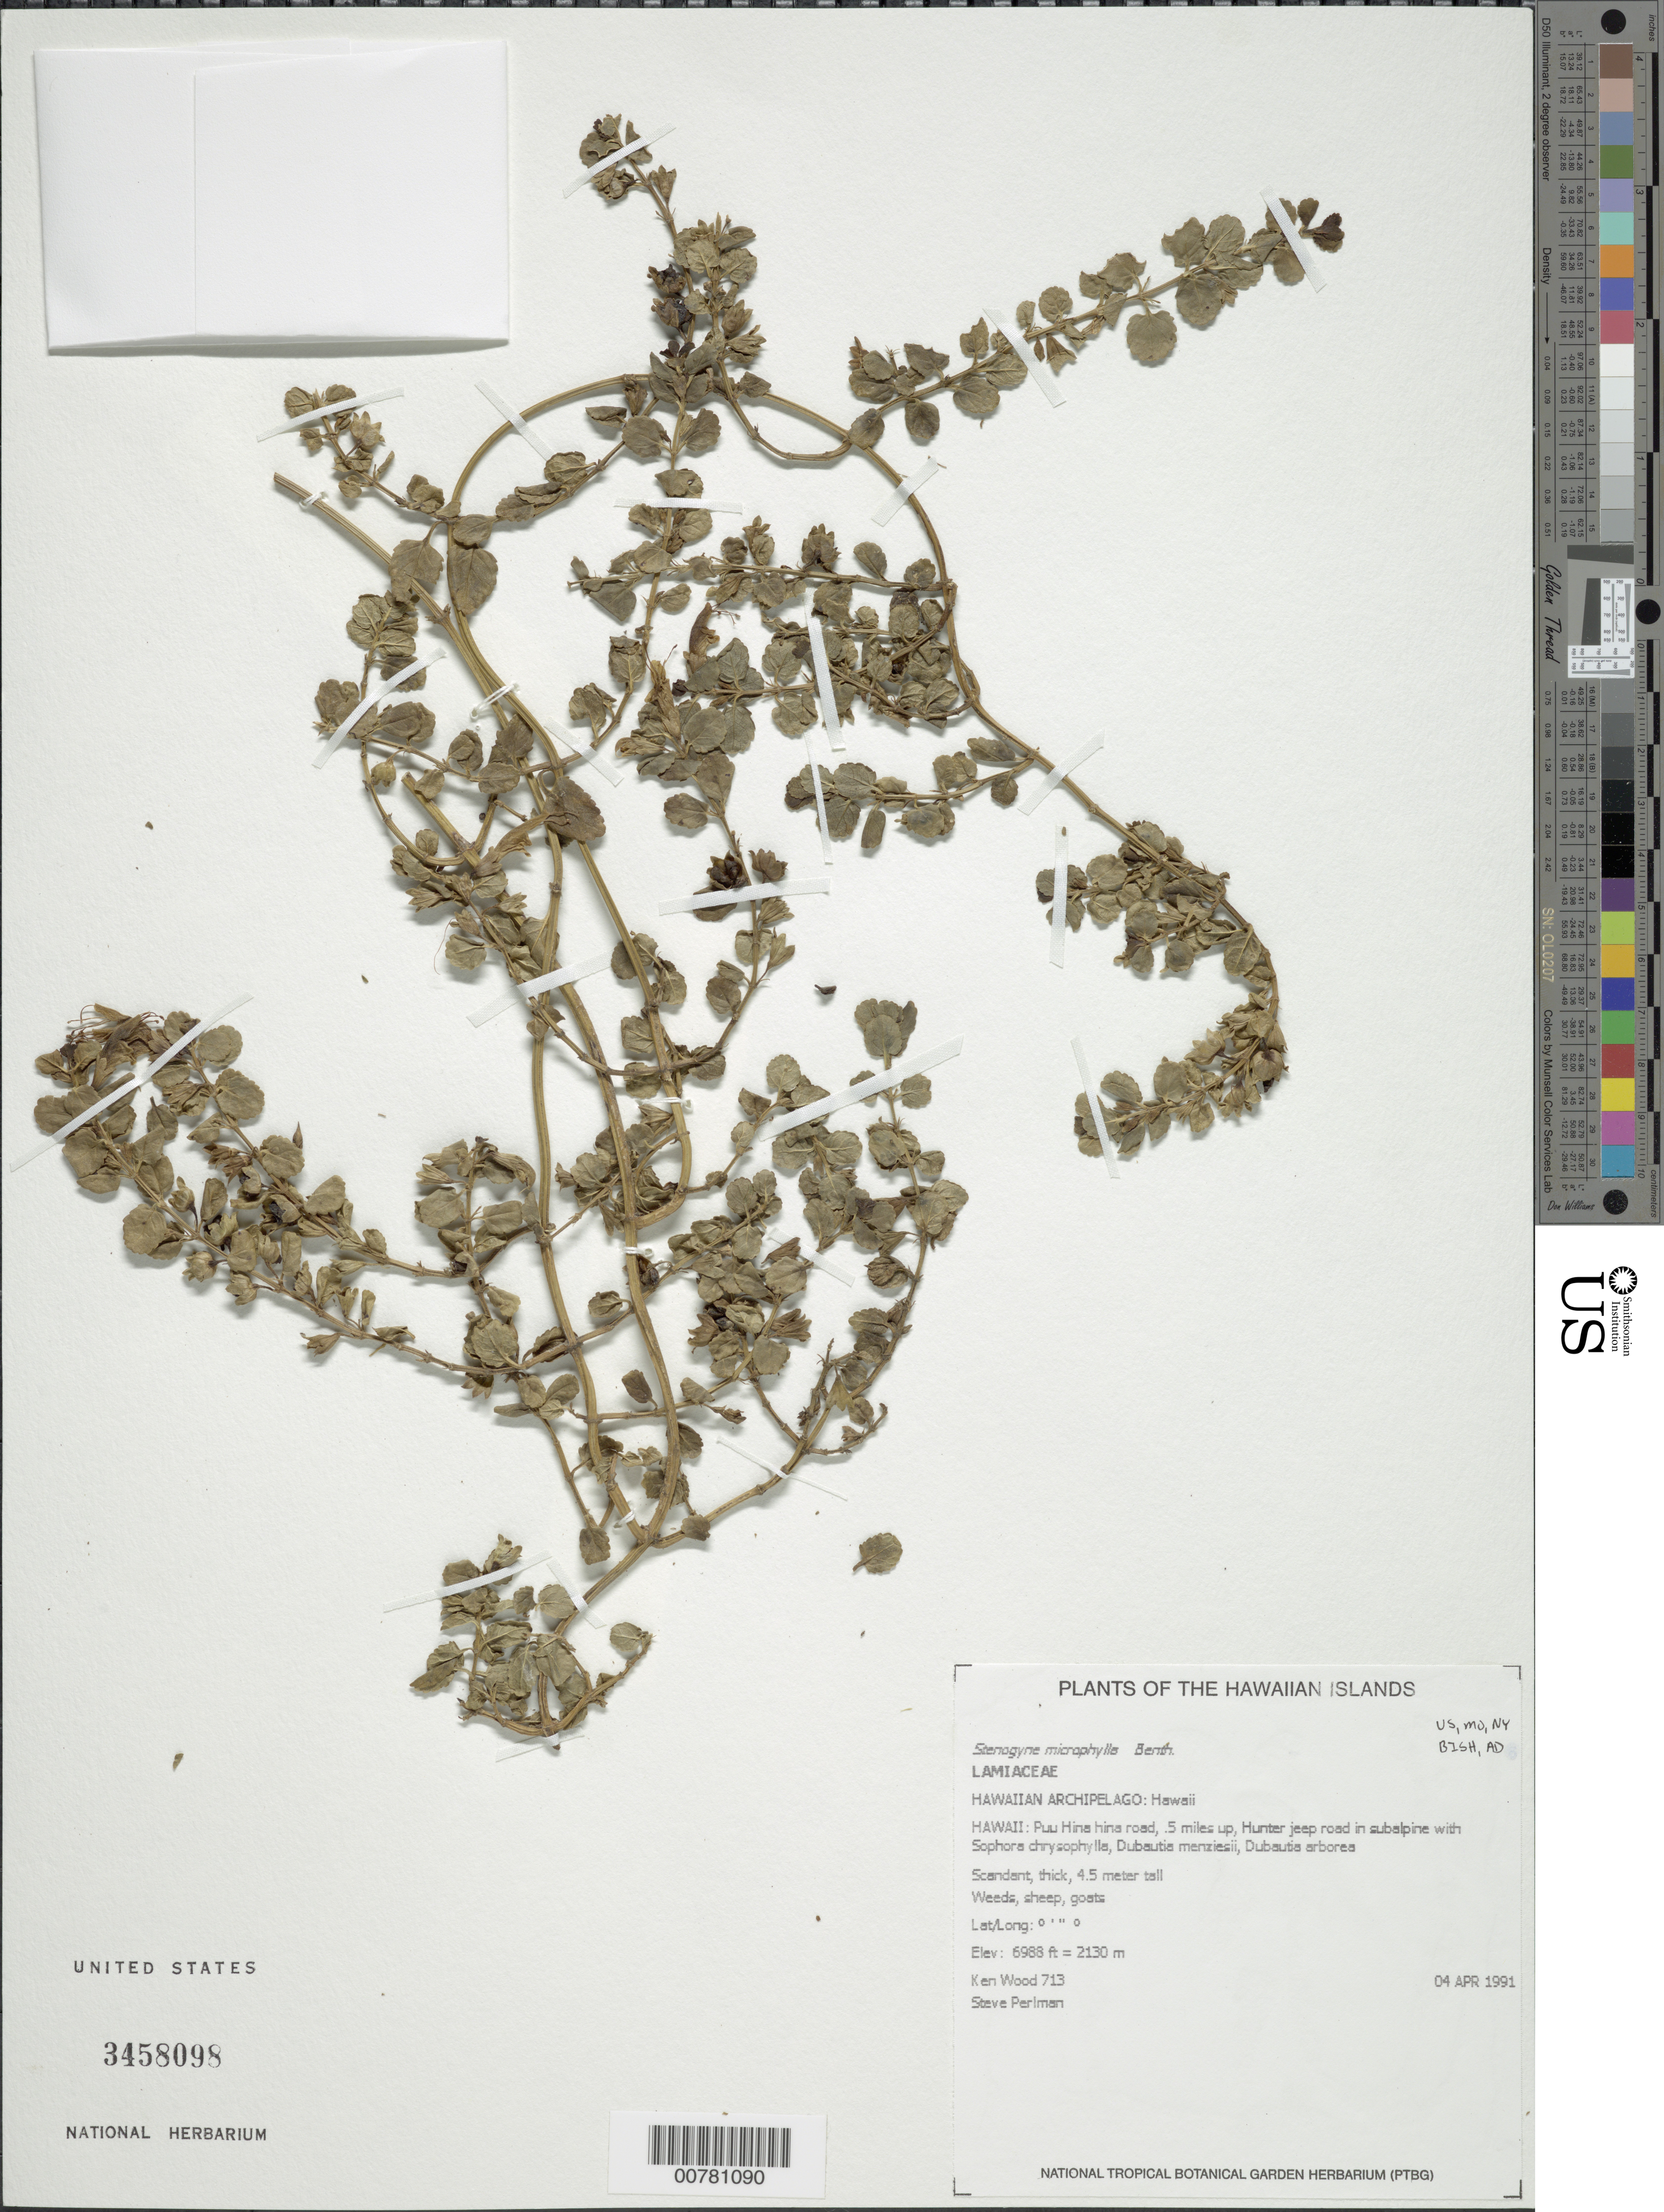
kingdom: Plantae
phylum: Tracheophyta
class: Magnoliopsida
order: Lamiales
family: Lamiaceae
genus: Stenogyne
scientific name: Stenogyne microphylla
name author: Benth.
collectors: K. R. Wood & S. P. Perlman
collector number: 713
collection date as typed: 4 Apr 1991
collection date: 1991-04-04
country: United States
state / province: Hawaii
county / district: Hawaii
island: Hawaii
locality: Puu Hina hina road, .5 miles up, Hunter jeep road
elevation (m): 2130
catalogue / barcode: US 3458098